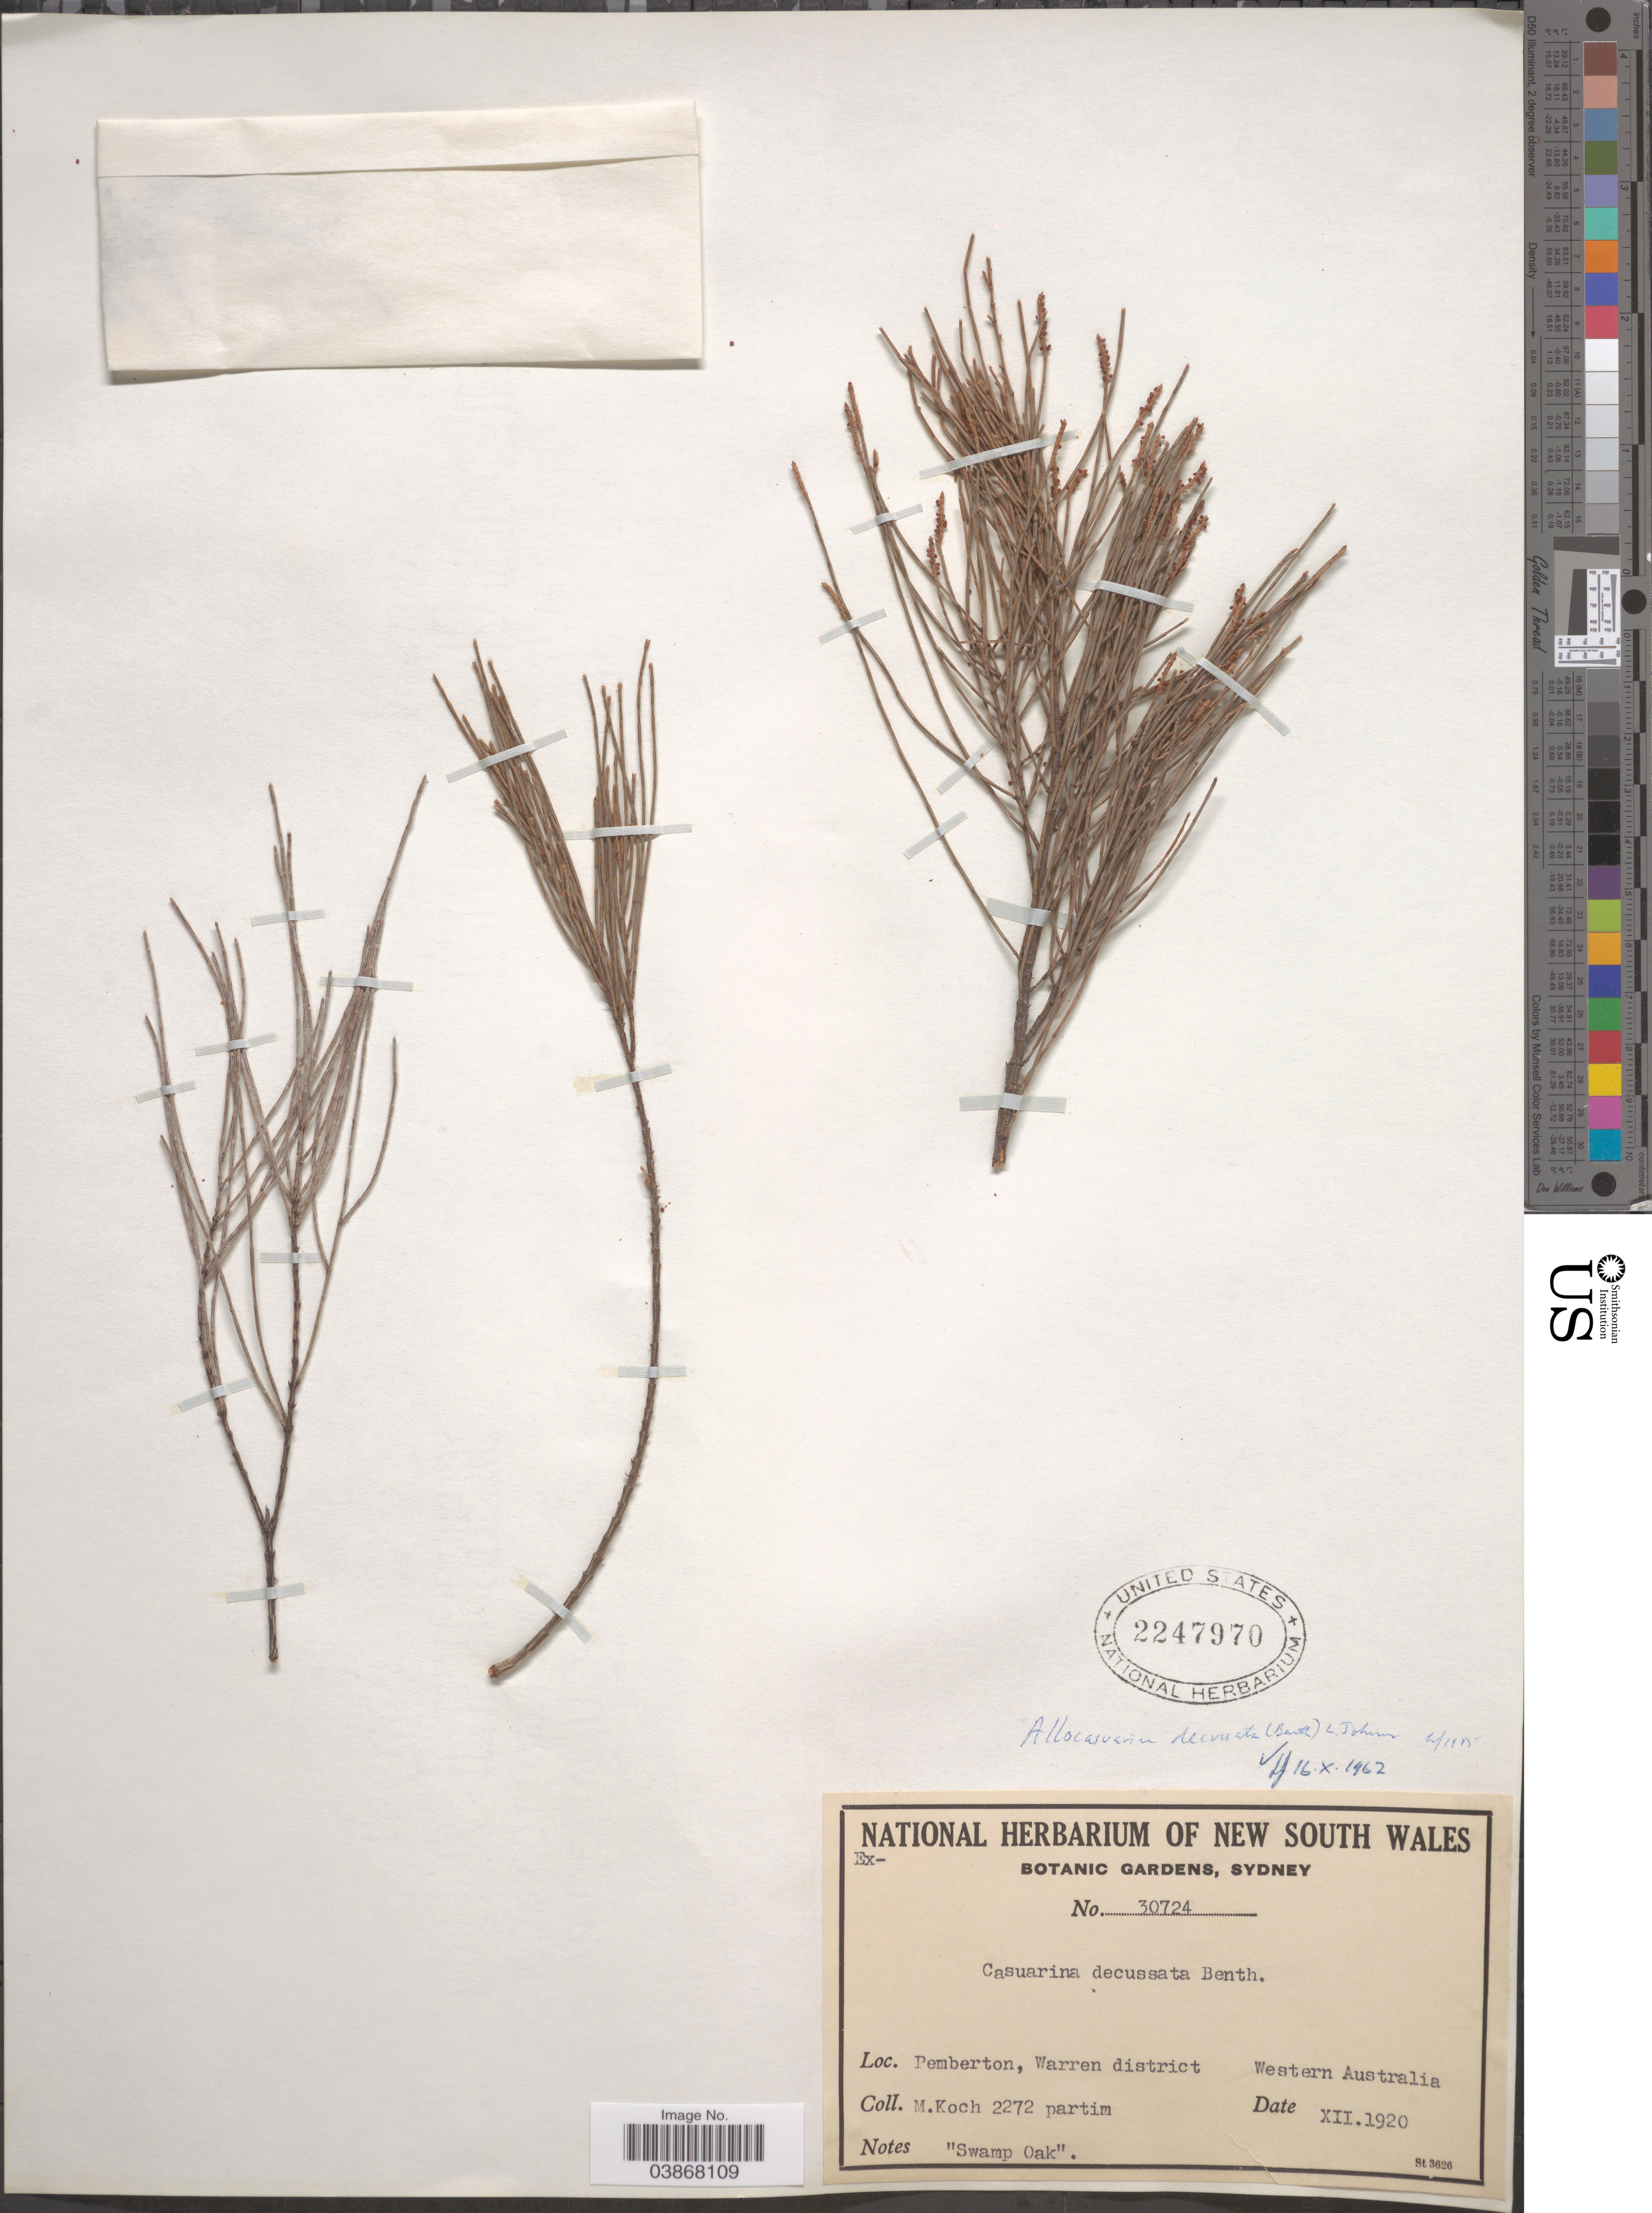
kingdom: Plantae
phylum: Tracheophyta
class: Magnoliopsida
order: Fagales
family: Casuarinaceae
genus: Allocasuarina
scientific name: Allocasuarina decussata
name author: (Benth.) L.A.S. Johnson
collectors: M. Koch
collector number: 2272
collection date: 1920-12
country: Australia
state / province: Western Australia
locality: Pemberton, Warren district.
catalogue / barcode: US 2247970